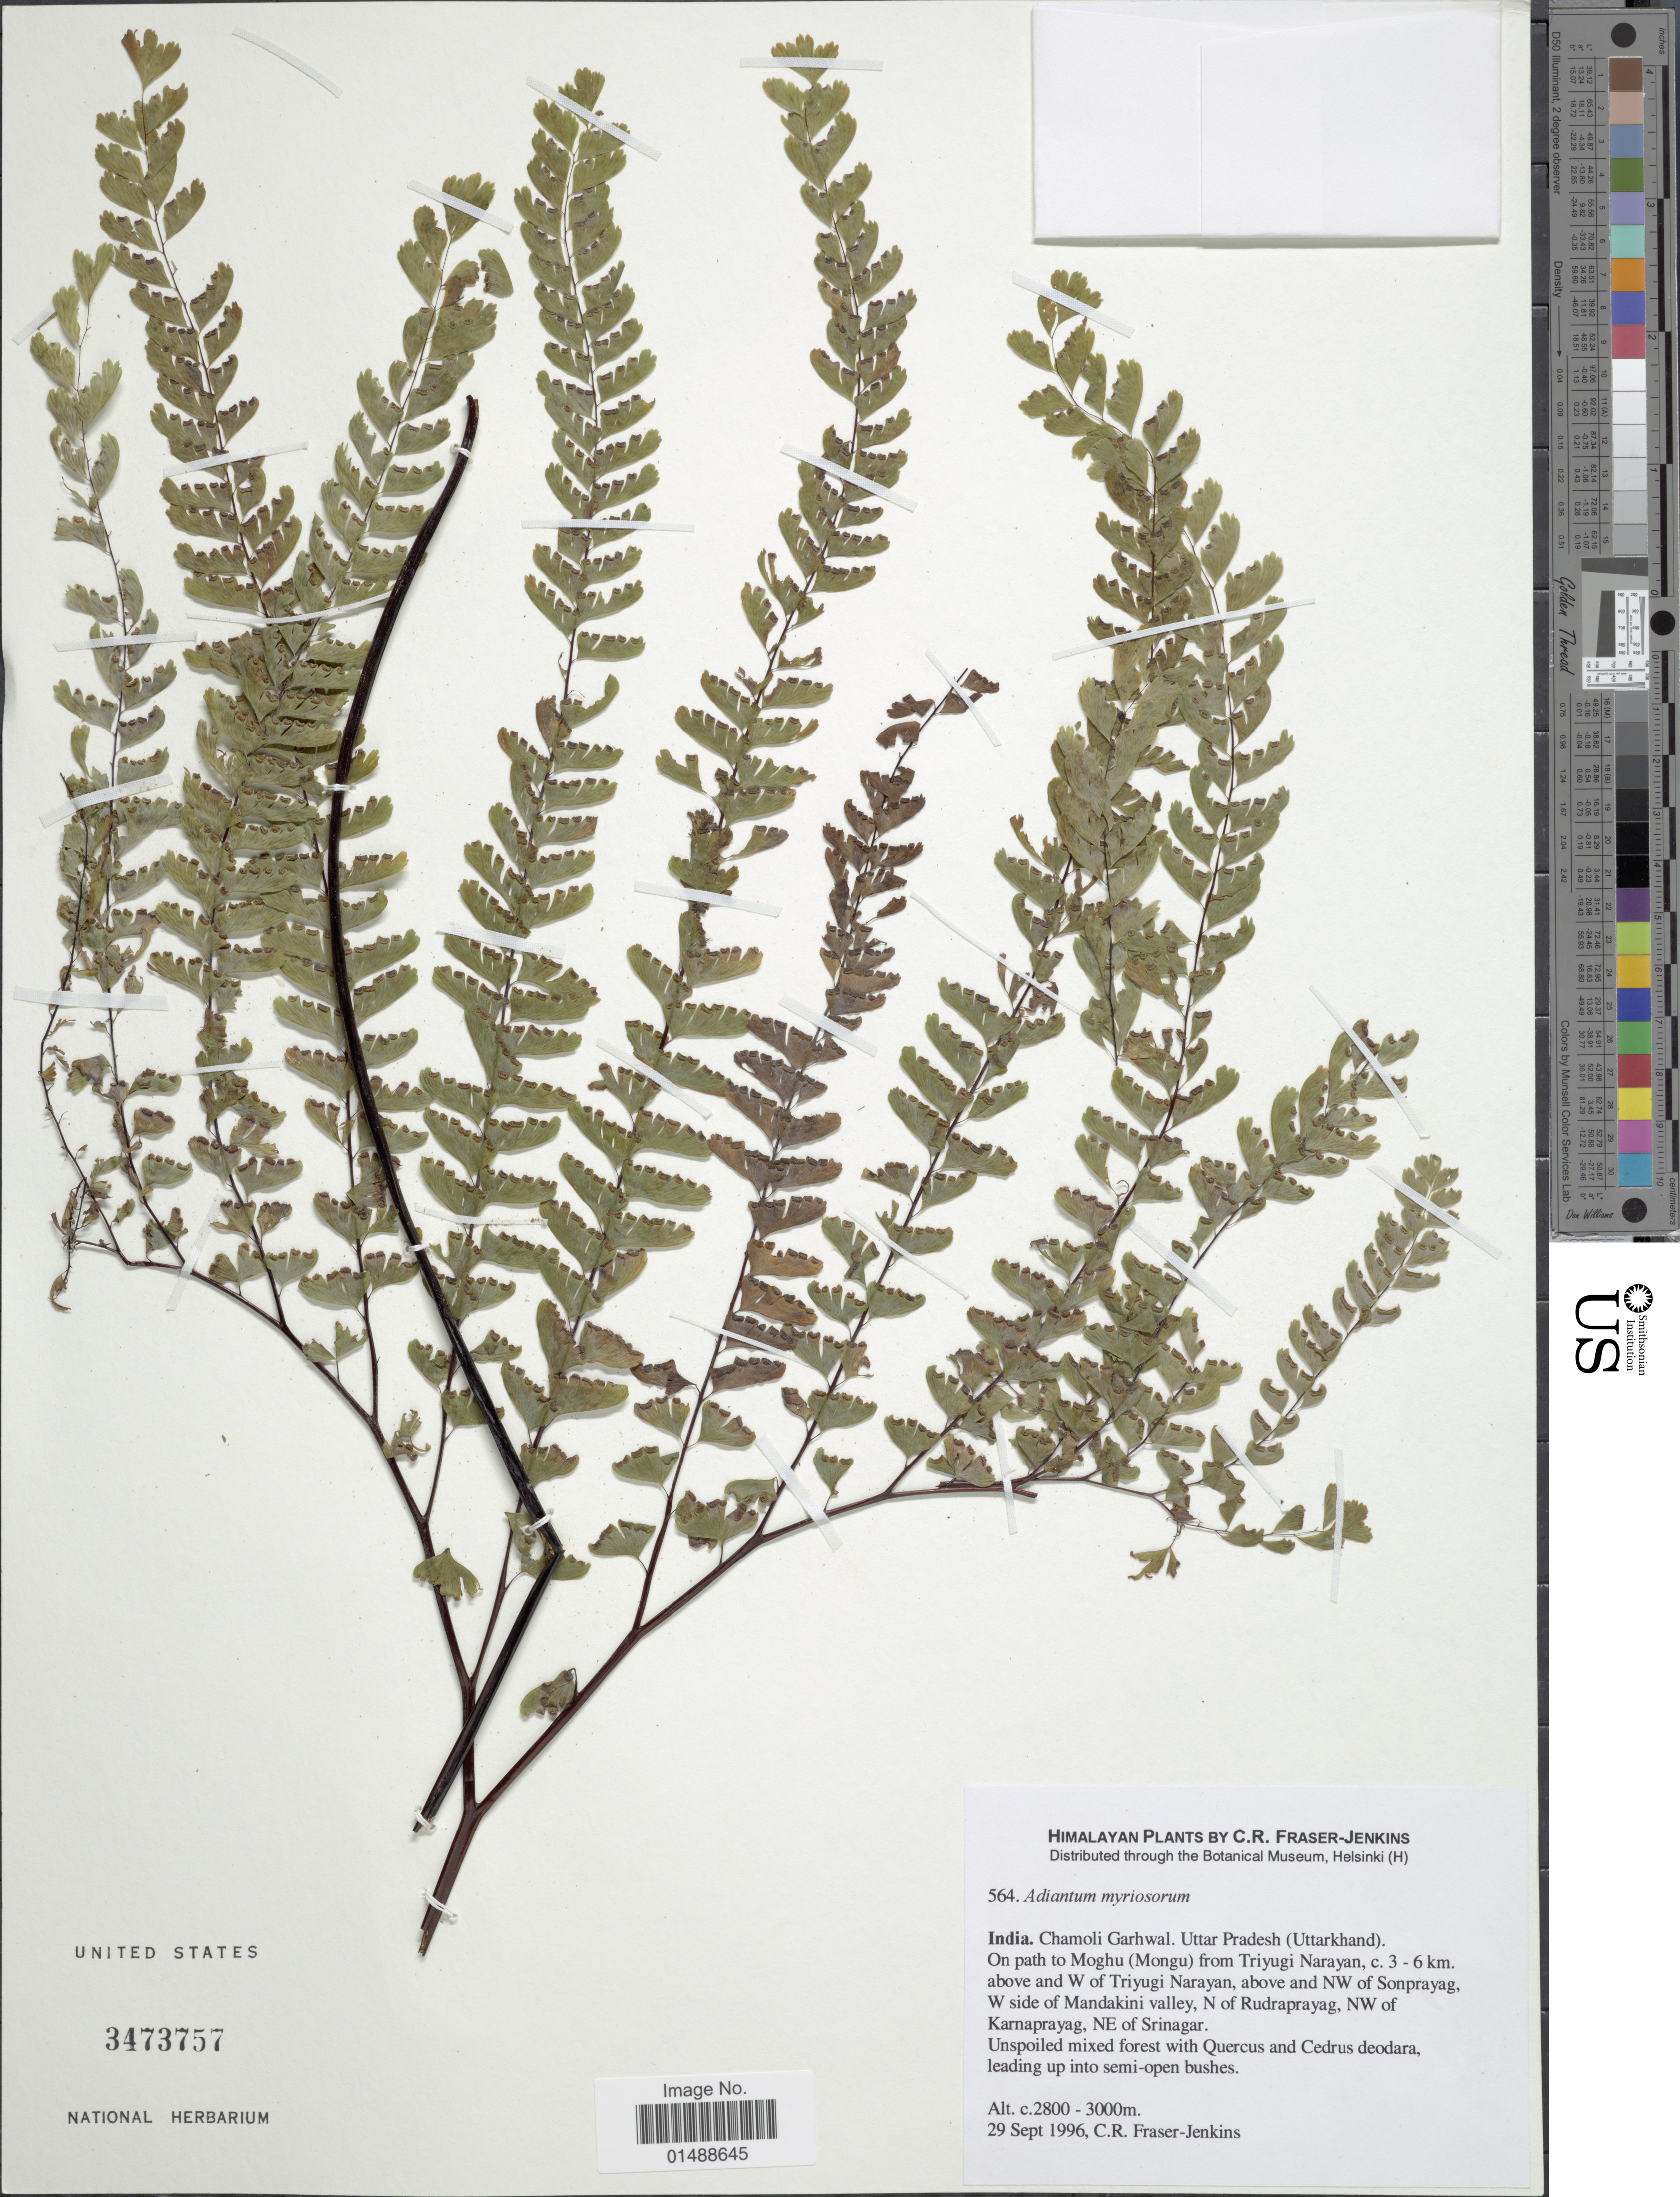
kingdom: Plantae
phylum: Tracheophyta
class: Polypodiopsida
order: Polypodiales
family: Pteridaceae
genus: Adiantum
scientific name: Adiantum pedatum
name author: L.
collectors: C. R. Fraser-Jenkins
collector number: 564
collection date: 1996-09-29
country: India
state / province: Uttar Pradesh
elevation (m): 2800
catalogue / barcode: US 3473757